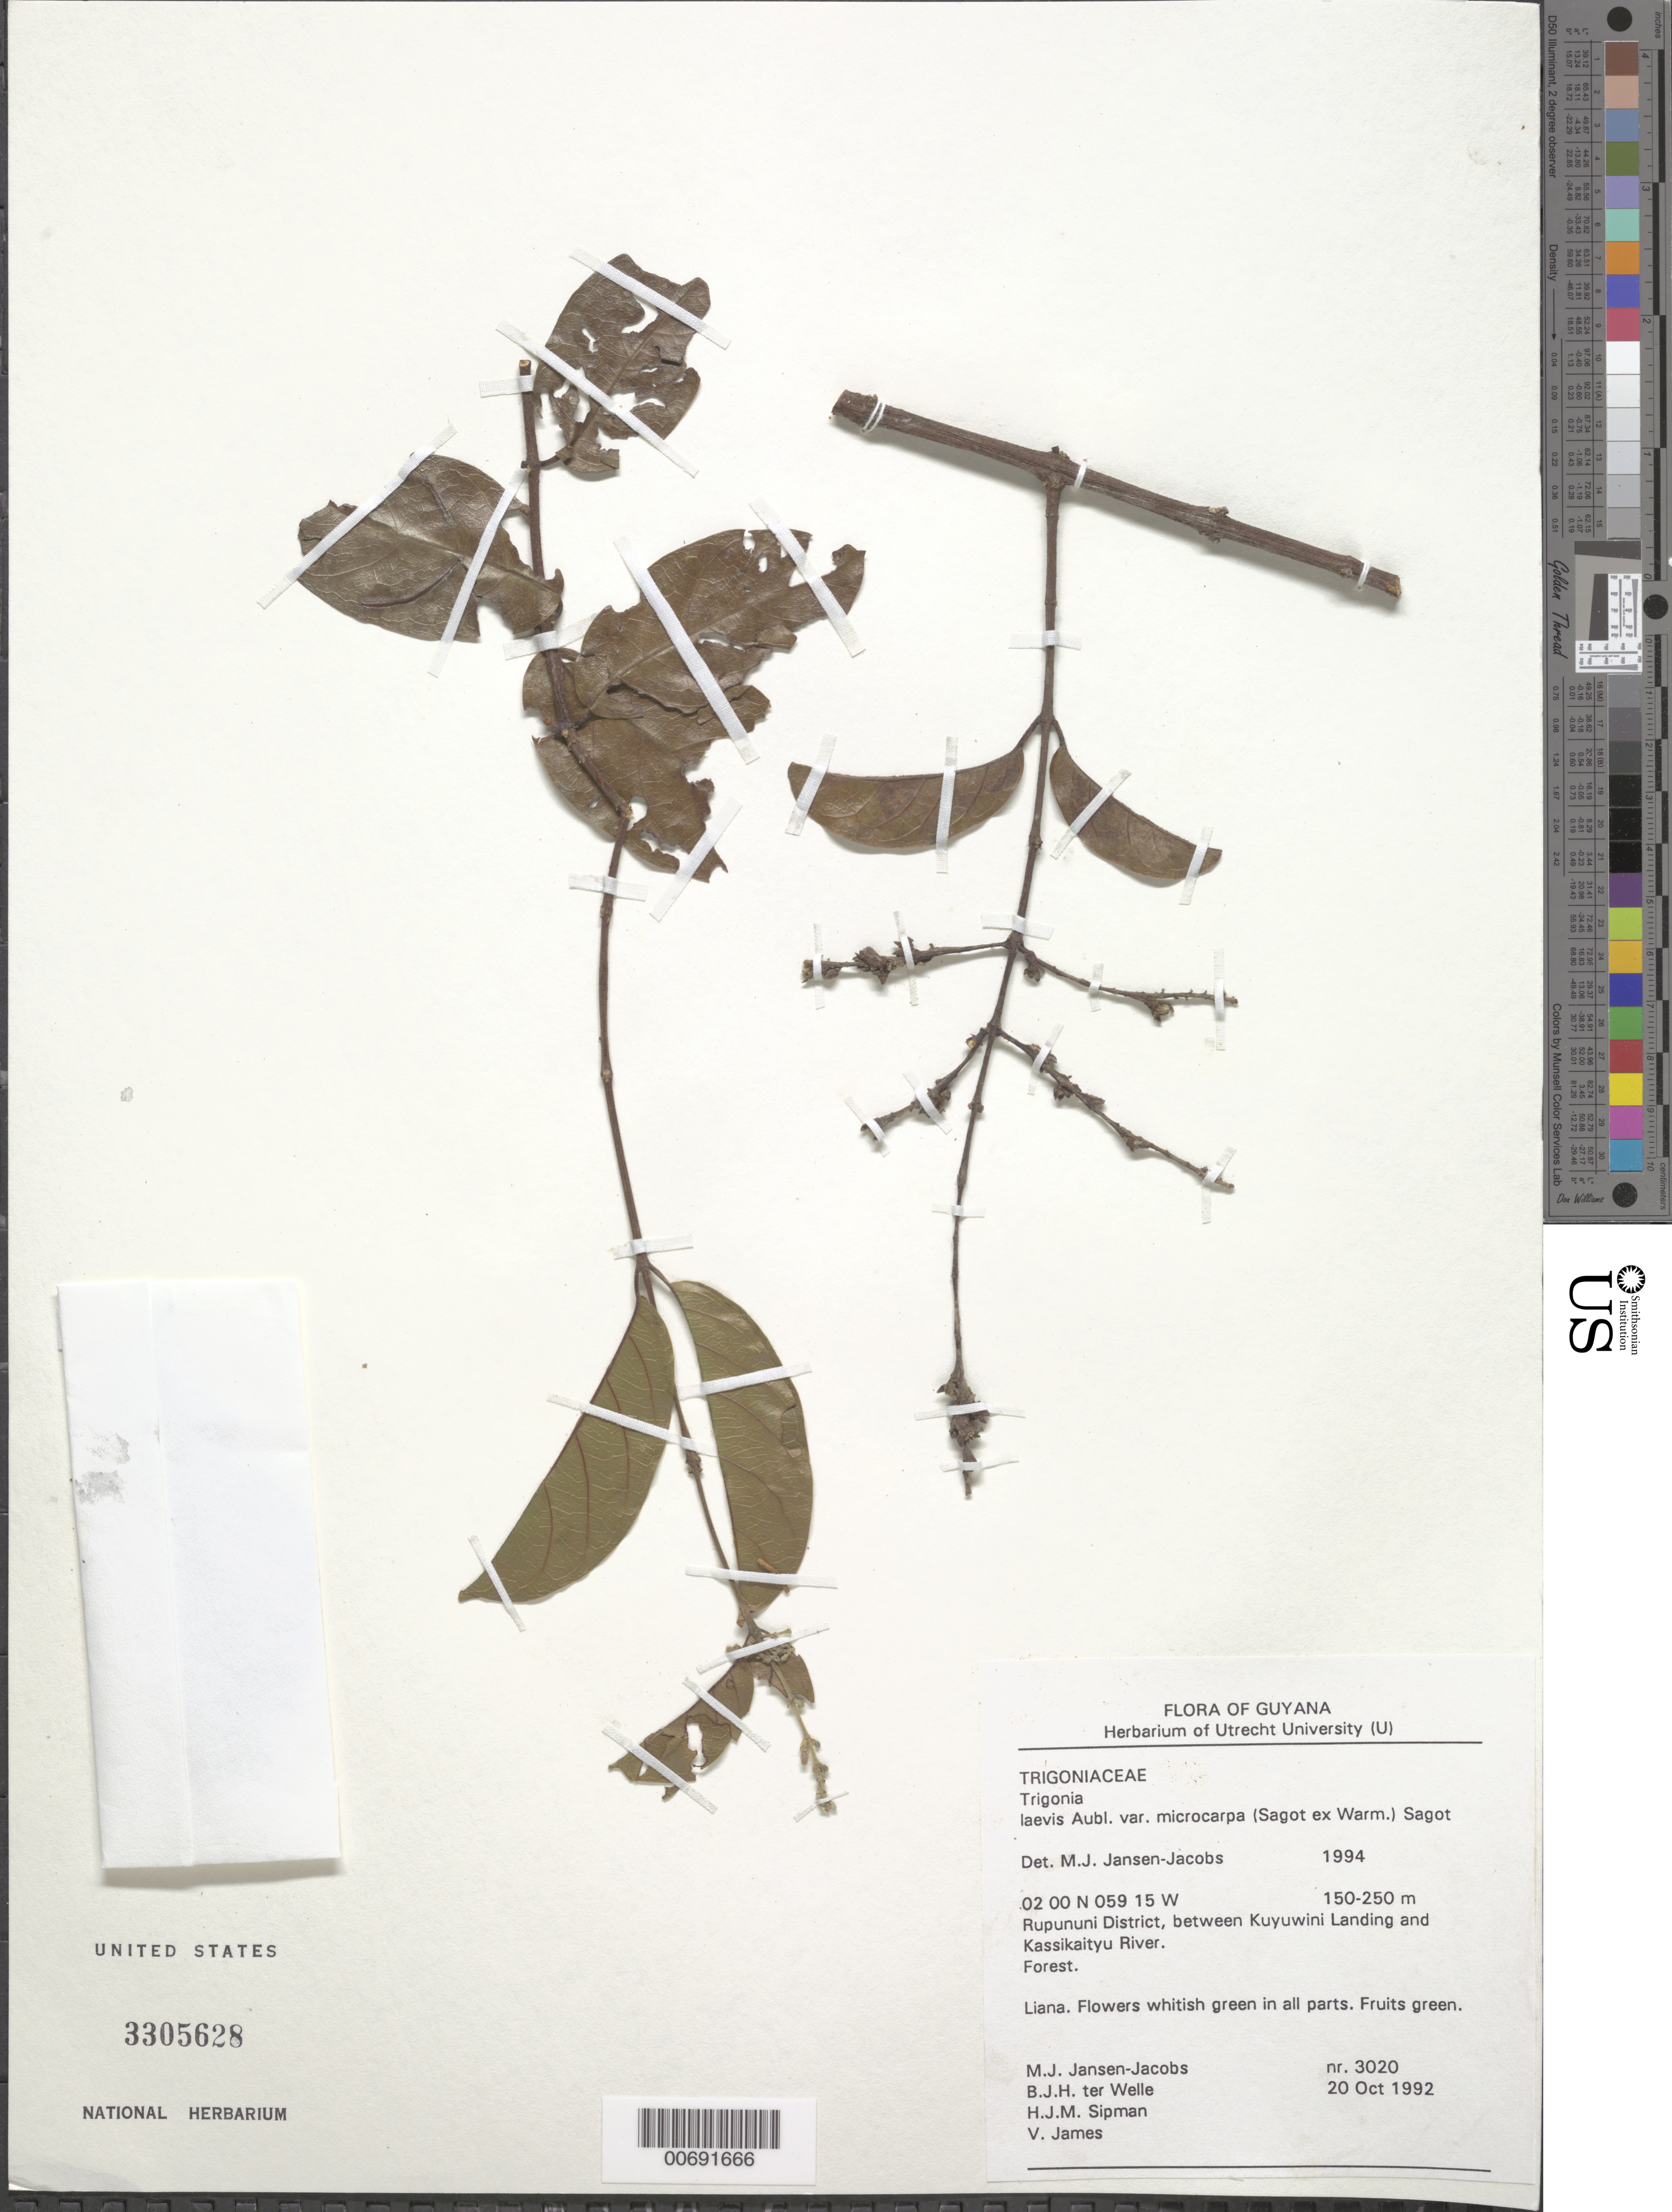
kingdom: Plantae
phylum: Tracheophyta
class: Magnoliopsida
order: Malpighiales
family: Trigoniaceae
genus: Trigonia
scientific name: Trigonia laevis var. microcarpa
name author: (Sagot ex Warm.) Sagot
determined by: Jansen-Jacobs, M. J., (U), Nationaal Herbarium Nederland, Utrecht University branch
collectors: M. J. Jansen-Jacobs, B. Welle, H. J. M. Sipman & V. James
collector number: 3020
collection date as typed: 20-Oct-92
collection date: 1992-10-20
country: Guyana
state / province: U. Takutu-U. Essequibo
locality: Rupununi District, between Kuyuwini Landing and Kassikaityu River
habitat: Forest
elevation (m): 150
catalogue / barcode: US 3305628